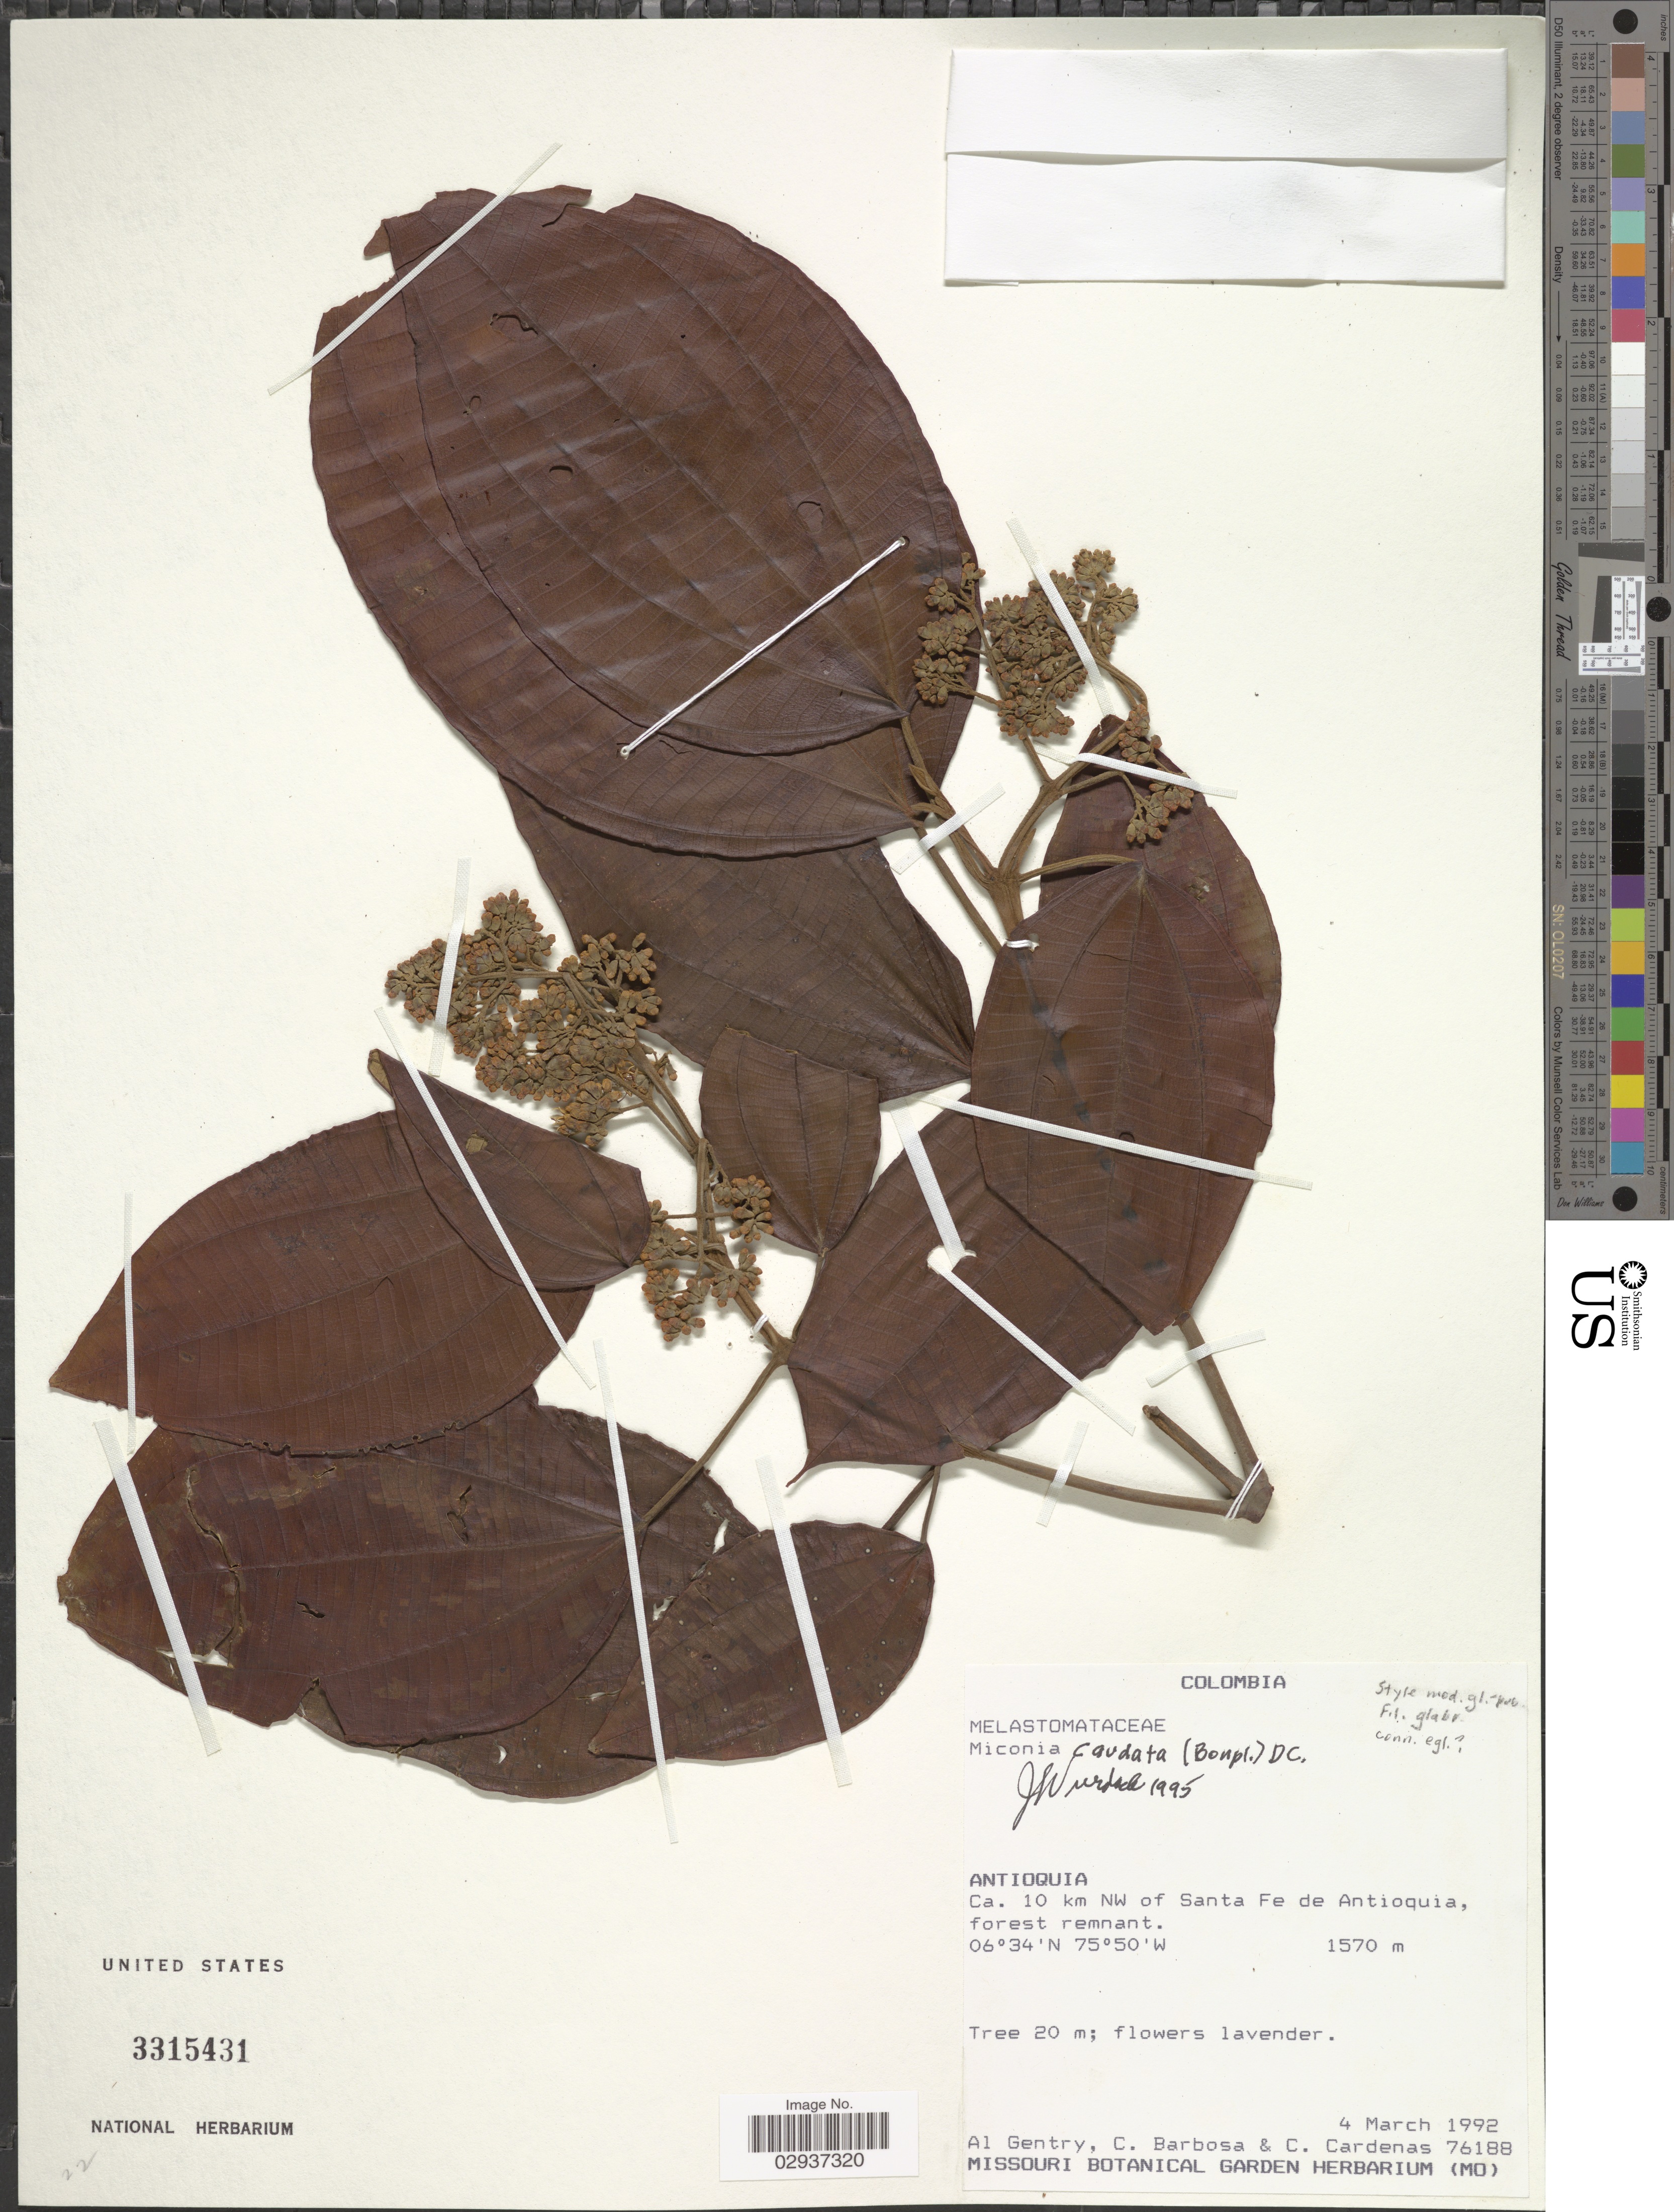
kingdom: Plantae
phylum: Tracheophyta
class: Magnoliopsida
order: Myrtales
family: Melastomataceae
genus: Miconia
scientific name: Miconia caudata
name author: (Bonpl.) DC.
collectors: A. H. Gentry, C. E. Barbosa & C. Cardenas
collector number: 76188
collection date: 1992-03-04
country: Colombia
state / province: Antioquia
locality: Ca. 10 km NW of Santa Fe de Antioquia.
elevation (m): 1570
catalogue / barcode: US 3315431